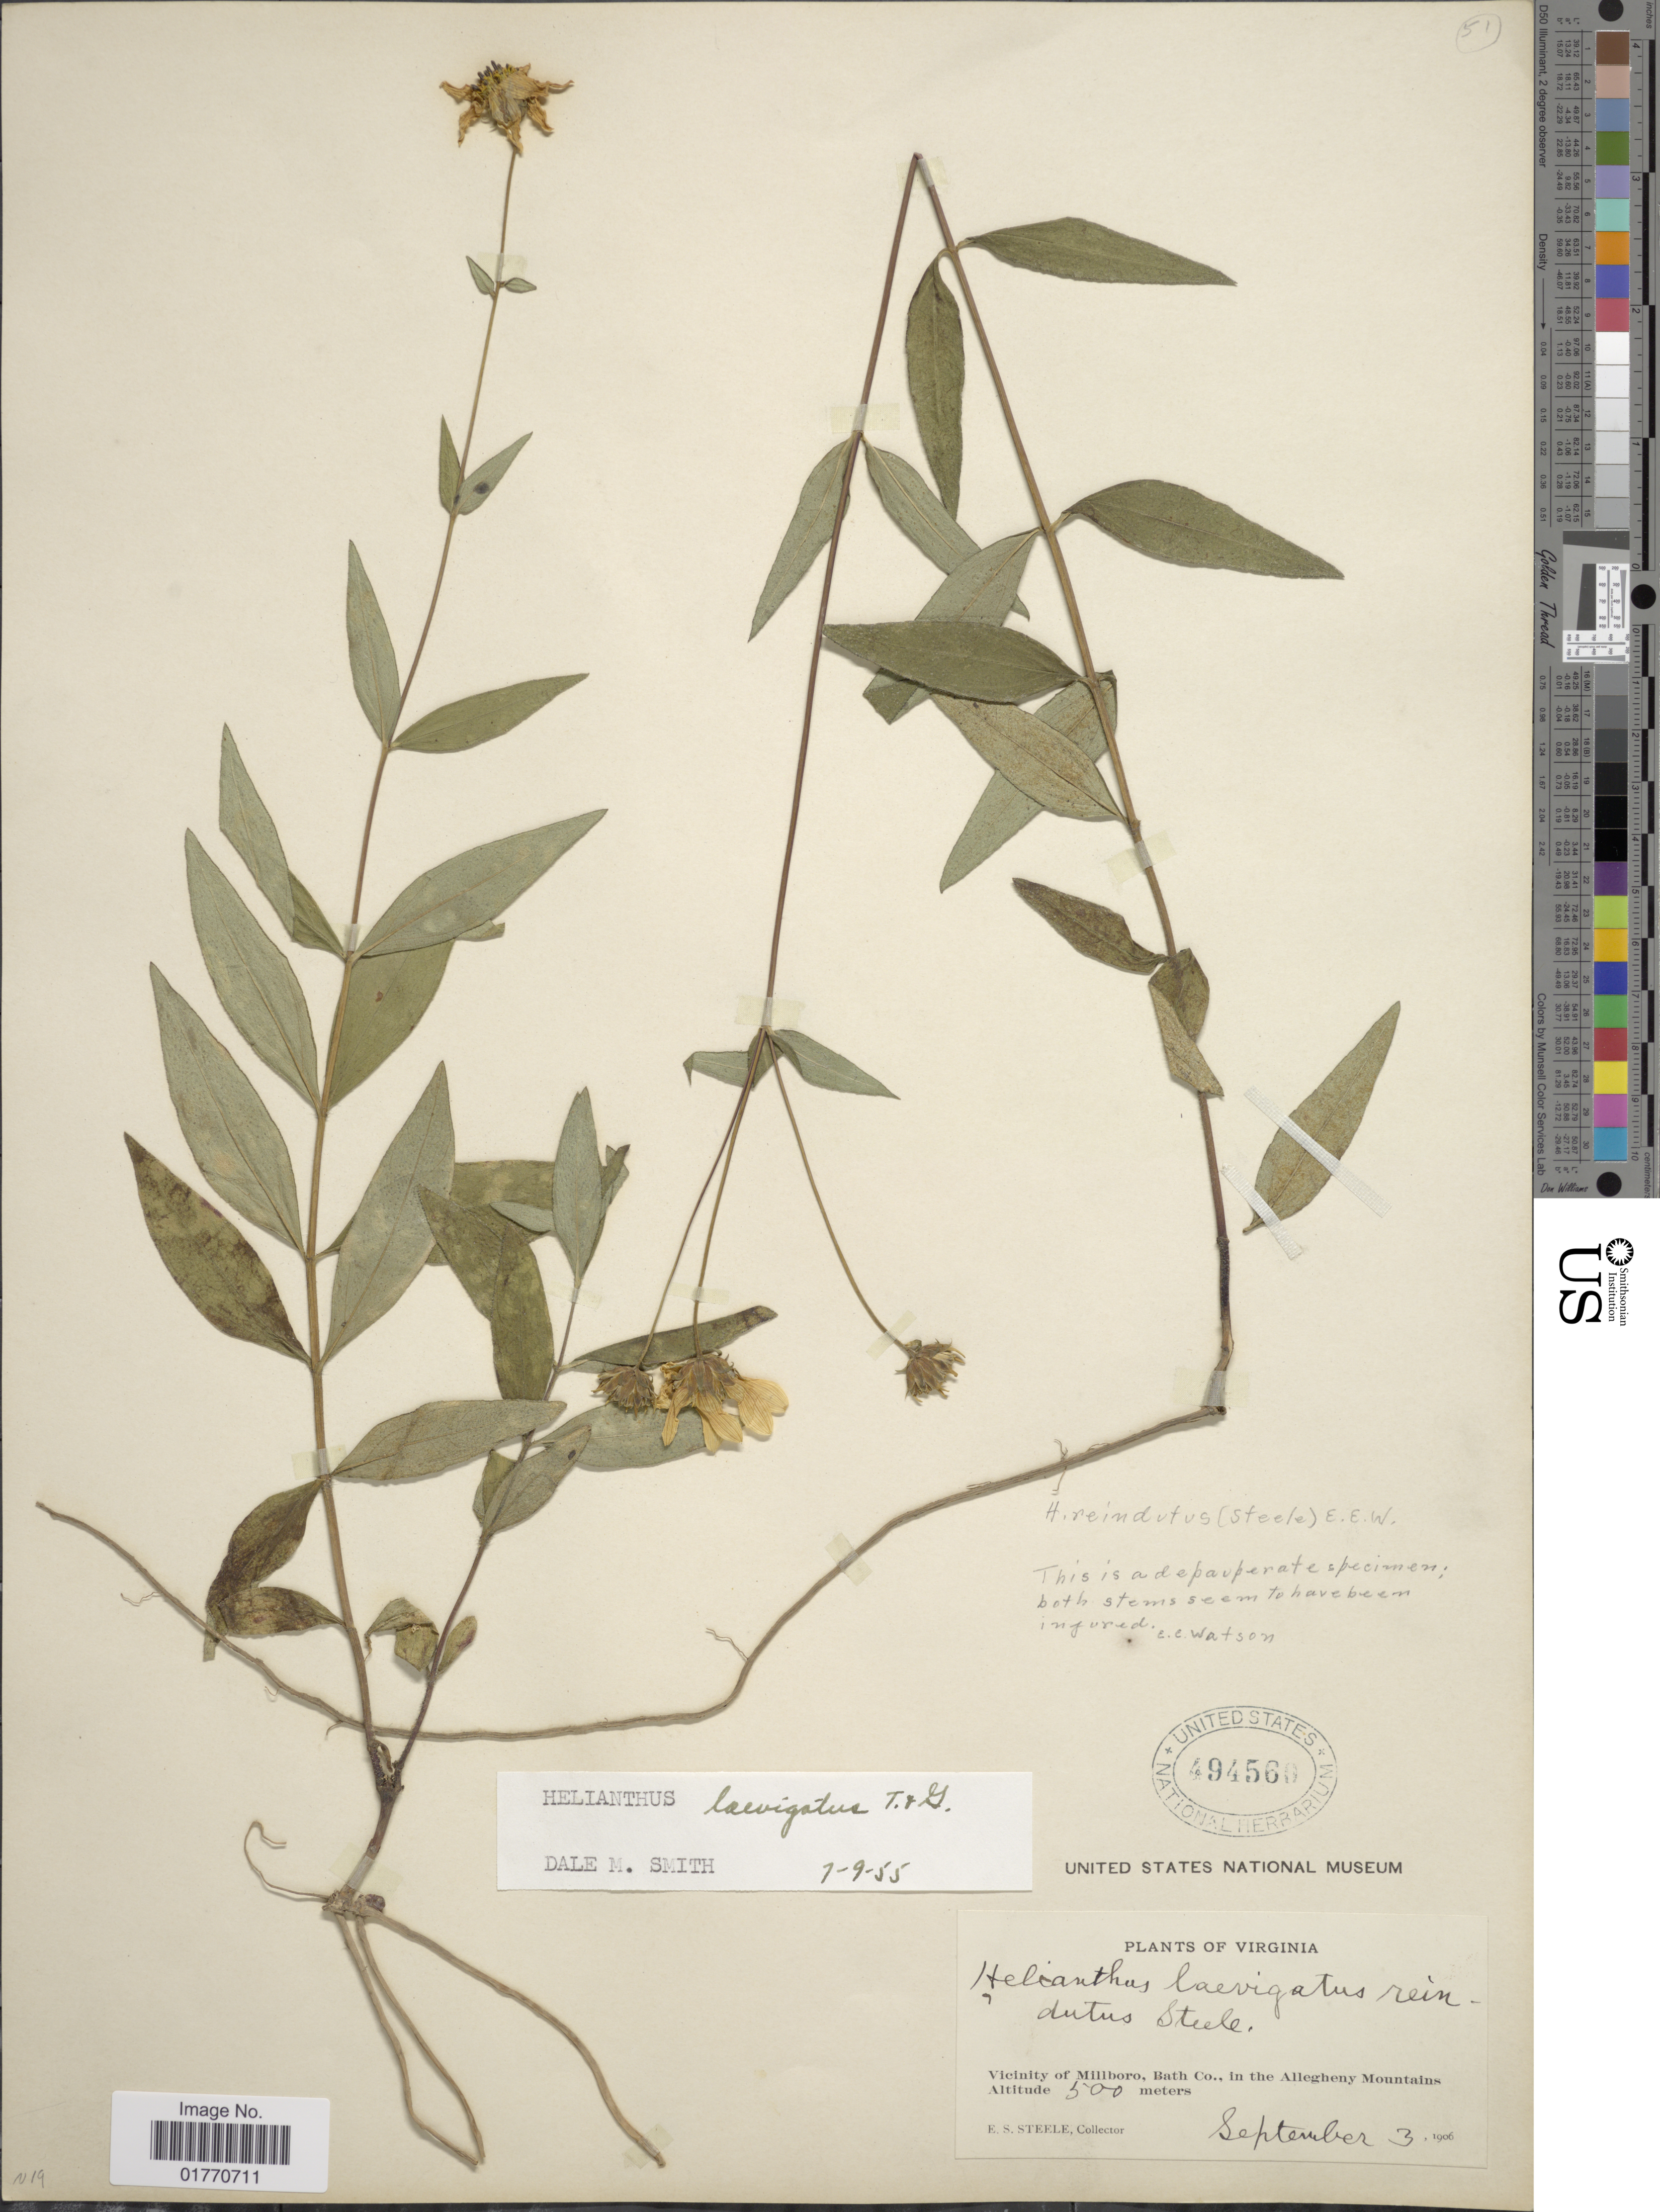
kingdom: Plantae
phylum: Tracheophyta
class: Magnoliopsida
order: Asterales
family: Asteraceae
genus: Helianthus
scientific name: Helianthus laevigatus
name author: Torr. & A. Gray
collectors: E. Steele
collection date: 1906-09-03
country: United States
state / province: Virginia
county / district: Bath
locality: Vicinity of Millboro, Bath Co., in the Allegheny Mountains.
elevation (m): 500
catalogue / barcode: US 494566